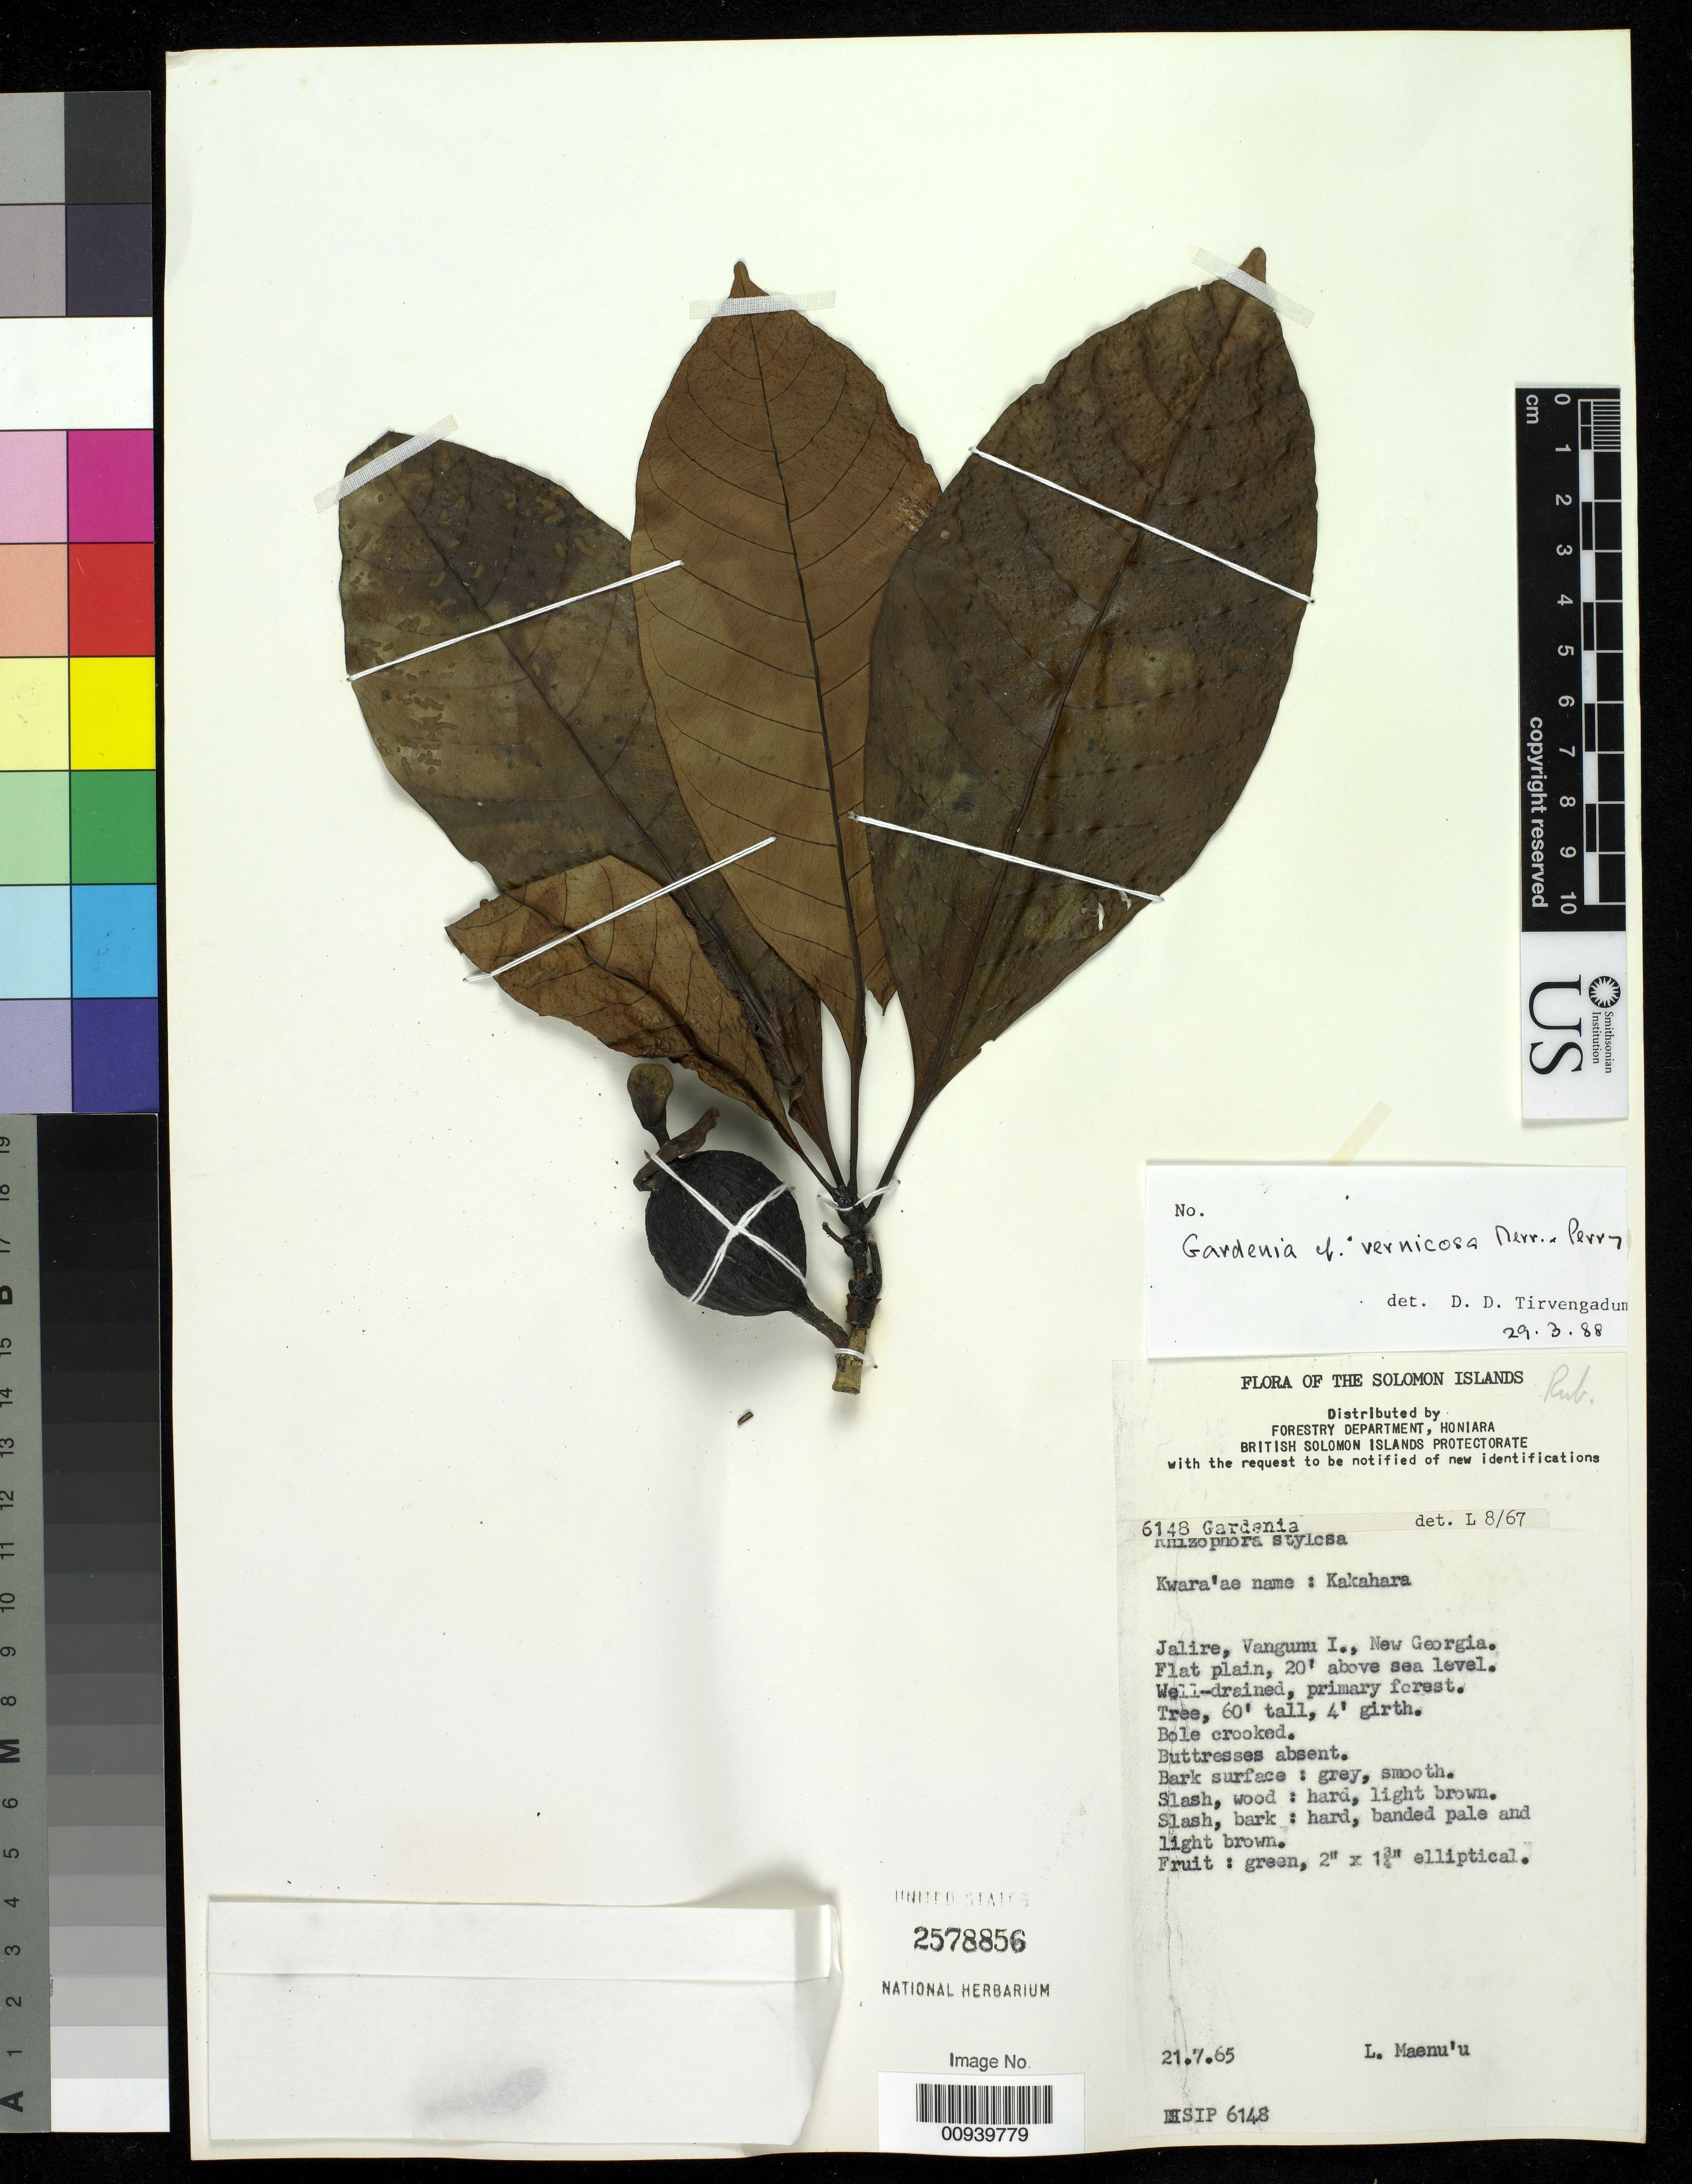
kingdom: Plantae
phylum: Tracheophyta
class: Magnoliopsida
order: Gentianales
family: Rubiaceae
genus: Gardenia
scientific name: Gardenia vernicosa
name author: Merr. & L.M. Perry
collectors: L. Maenu'u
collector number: BSIP 6148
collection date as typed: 21 Jul 1965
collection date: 1965-07-21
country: Solomon Islands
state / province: New Georgia Is.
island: Vangunu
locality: Jalire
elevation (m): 6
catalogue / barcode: US 2578856